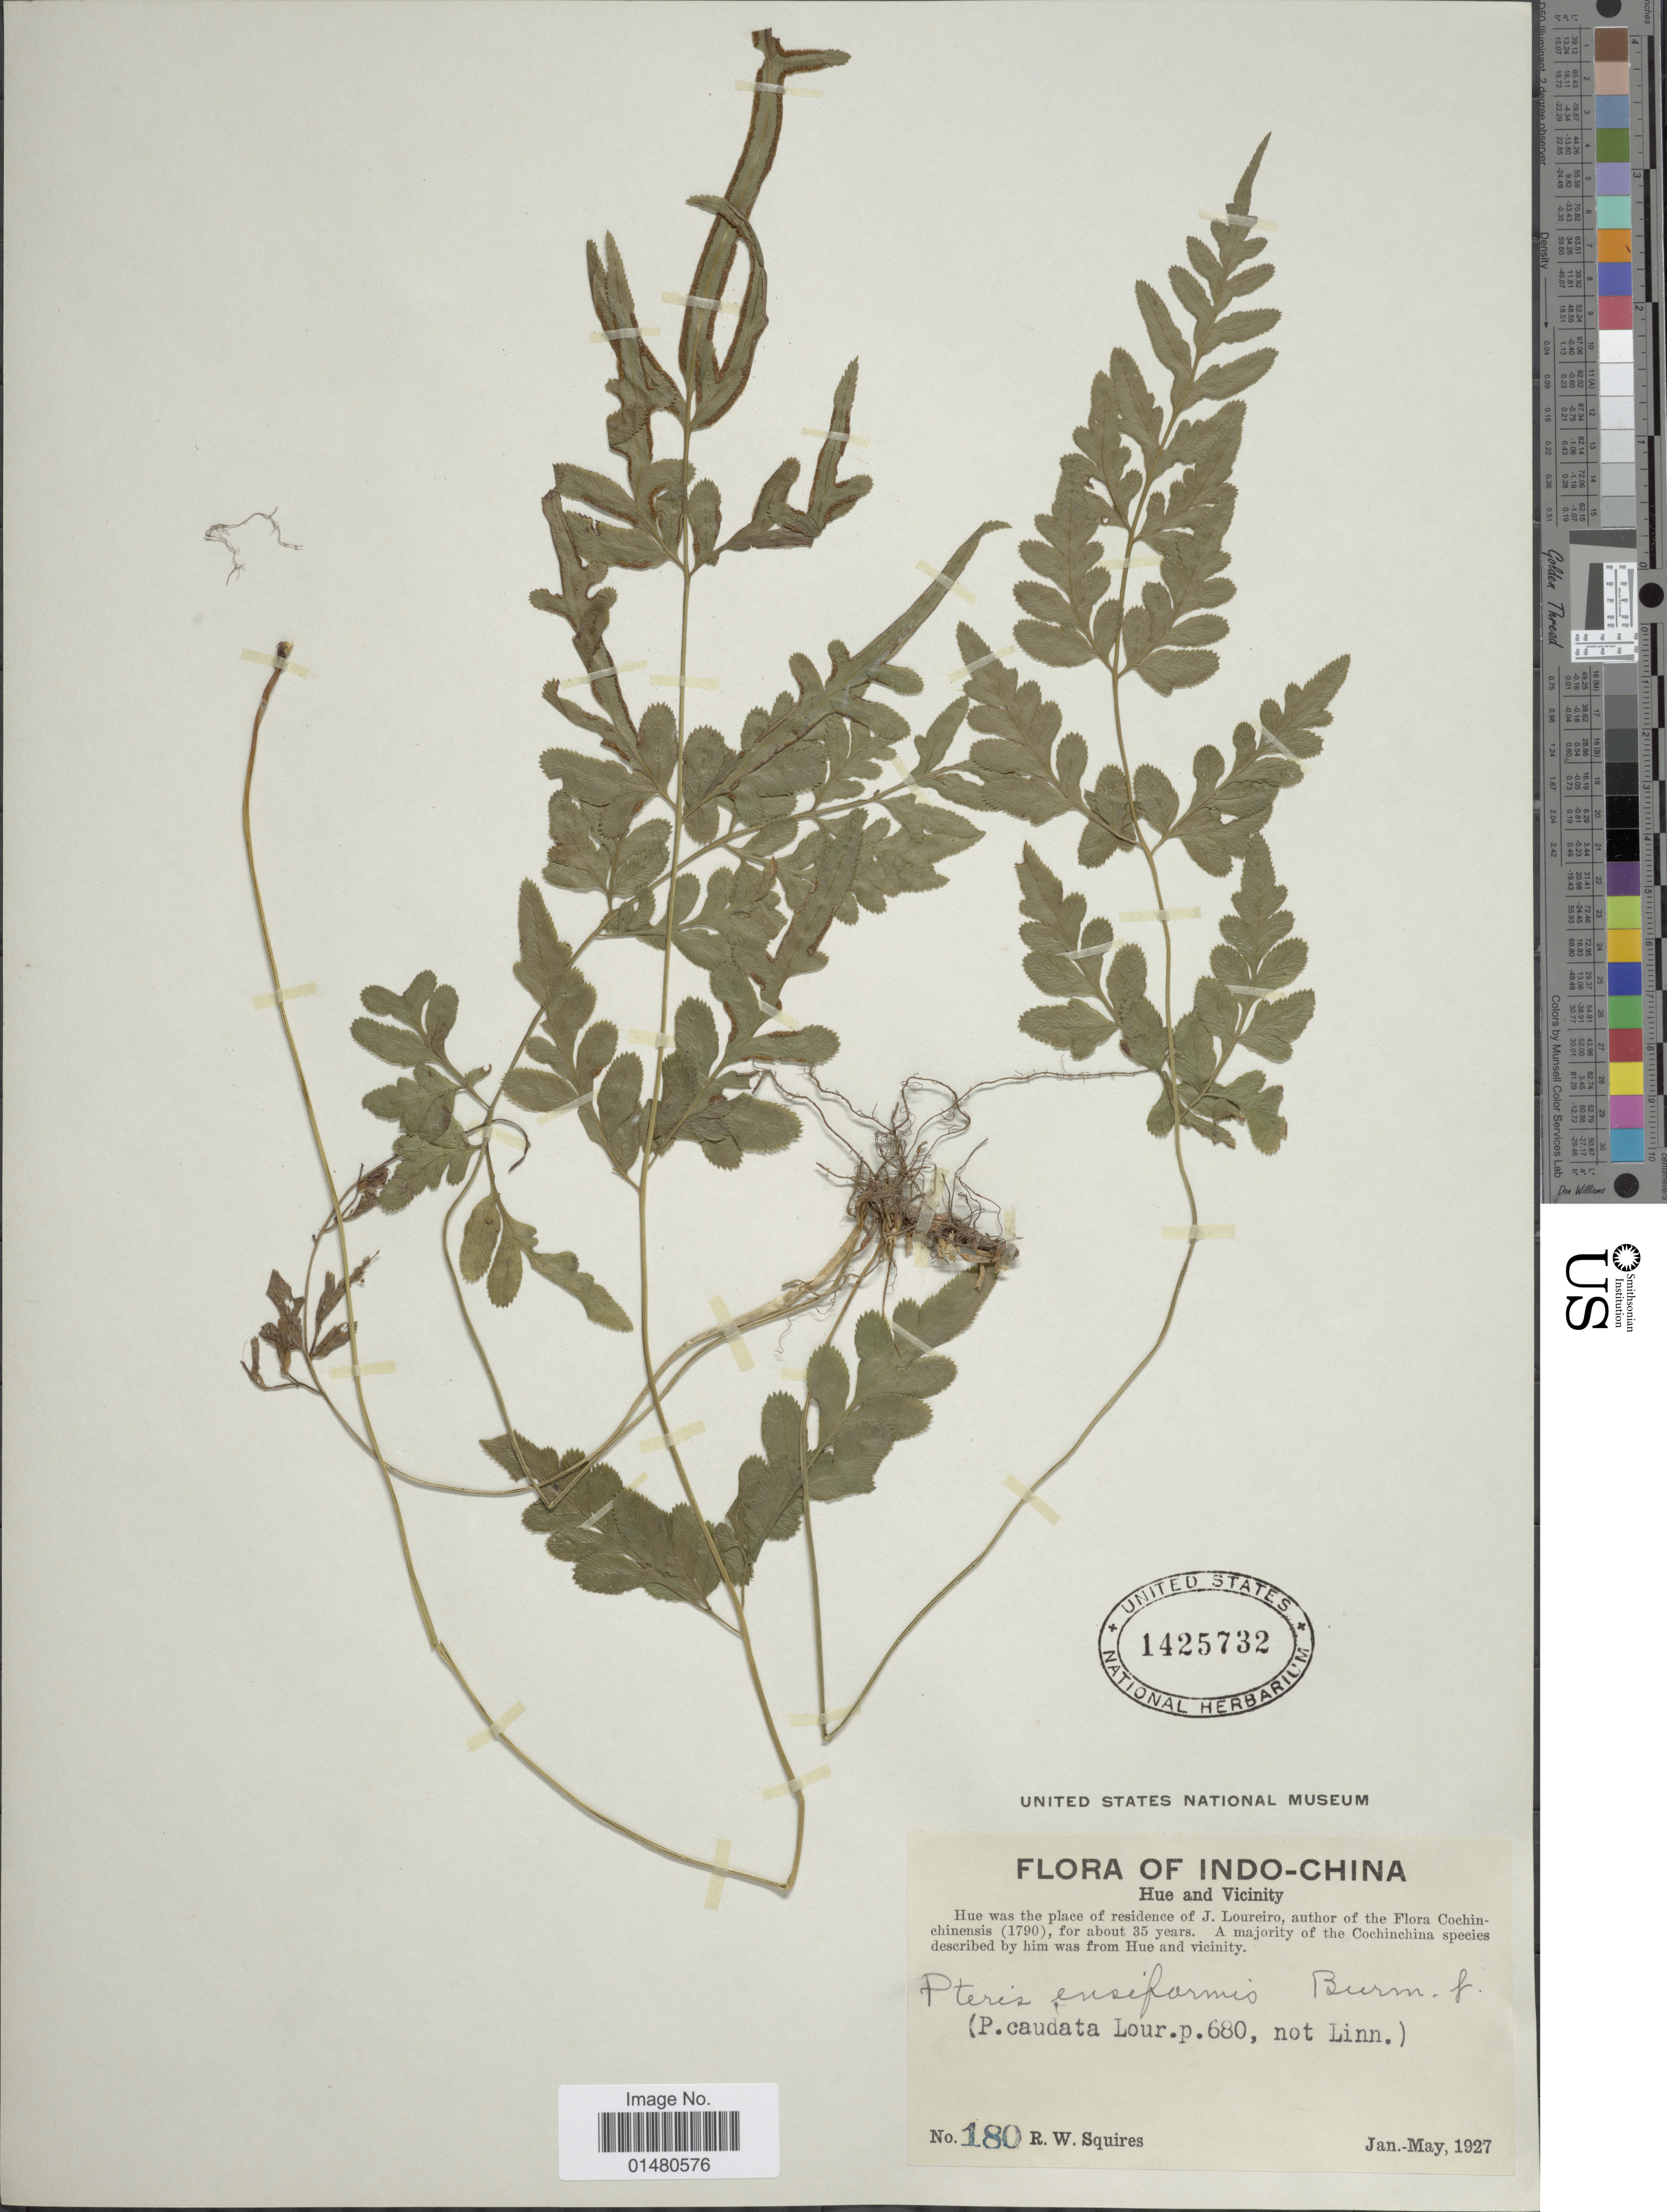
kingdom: Plantae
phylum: Tracheophyta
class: Polypodiopsida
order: Polypodiales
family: Pteridaceae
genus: Pteris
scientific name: Pteris ensiformis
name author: Burm. f.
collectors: R. Squires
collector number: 180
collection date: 1927-01/1927-05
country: Vietnam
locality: Indo-China, Hue and Vicinity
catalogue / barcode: US 1425732